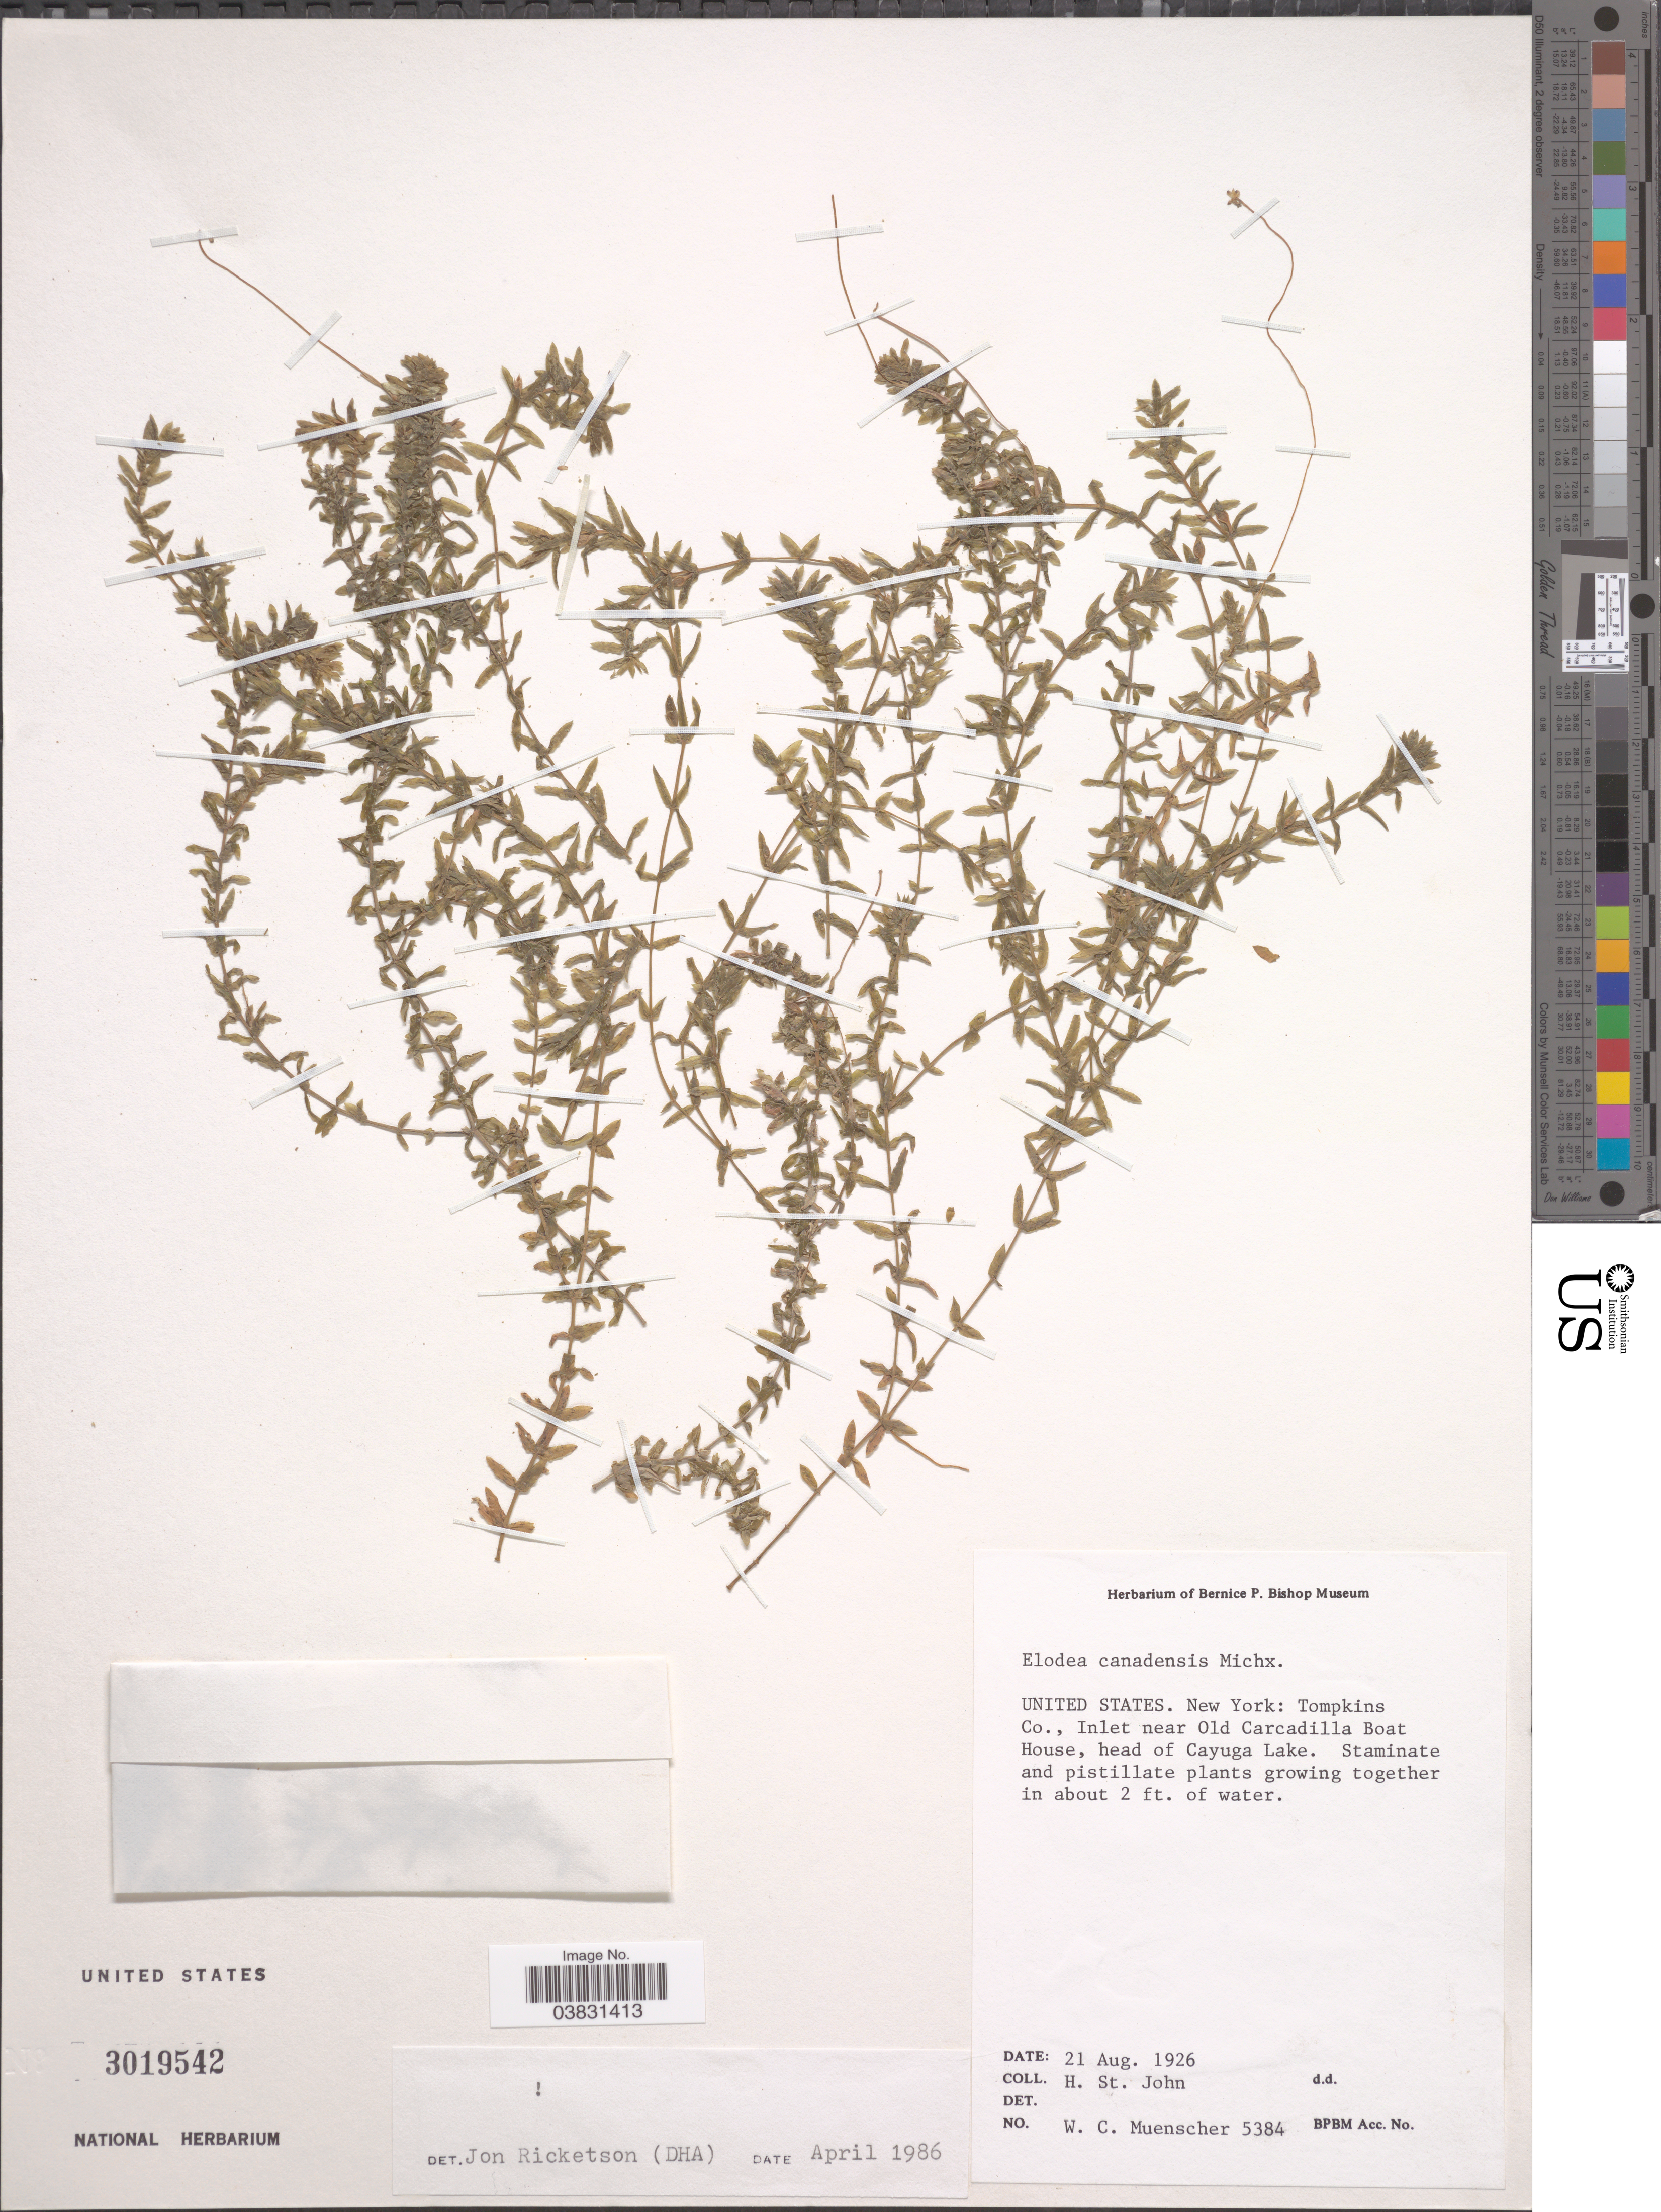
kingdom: Plantae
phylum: Tracheophyta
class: Liliopsida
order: Alismatales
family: Hydrocharitaceae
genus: Elodea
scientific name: Elodea canadensis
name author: Michx.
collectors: H. St. John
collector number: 5384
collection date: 1926-08-21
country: United States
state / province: New York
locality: Tompkins Co., Inlet near Old Carcadilla Boat House, head of Cayuga Lake.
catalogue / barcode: US 3019542